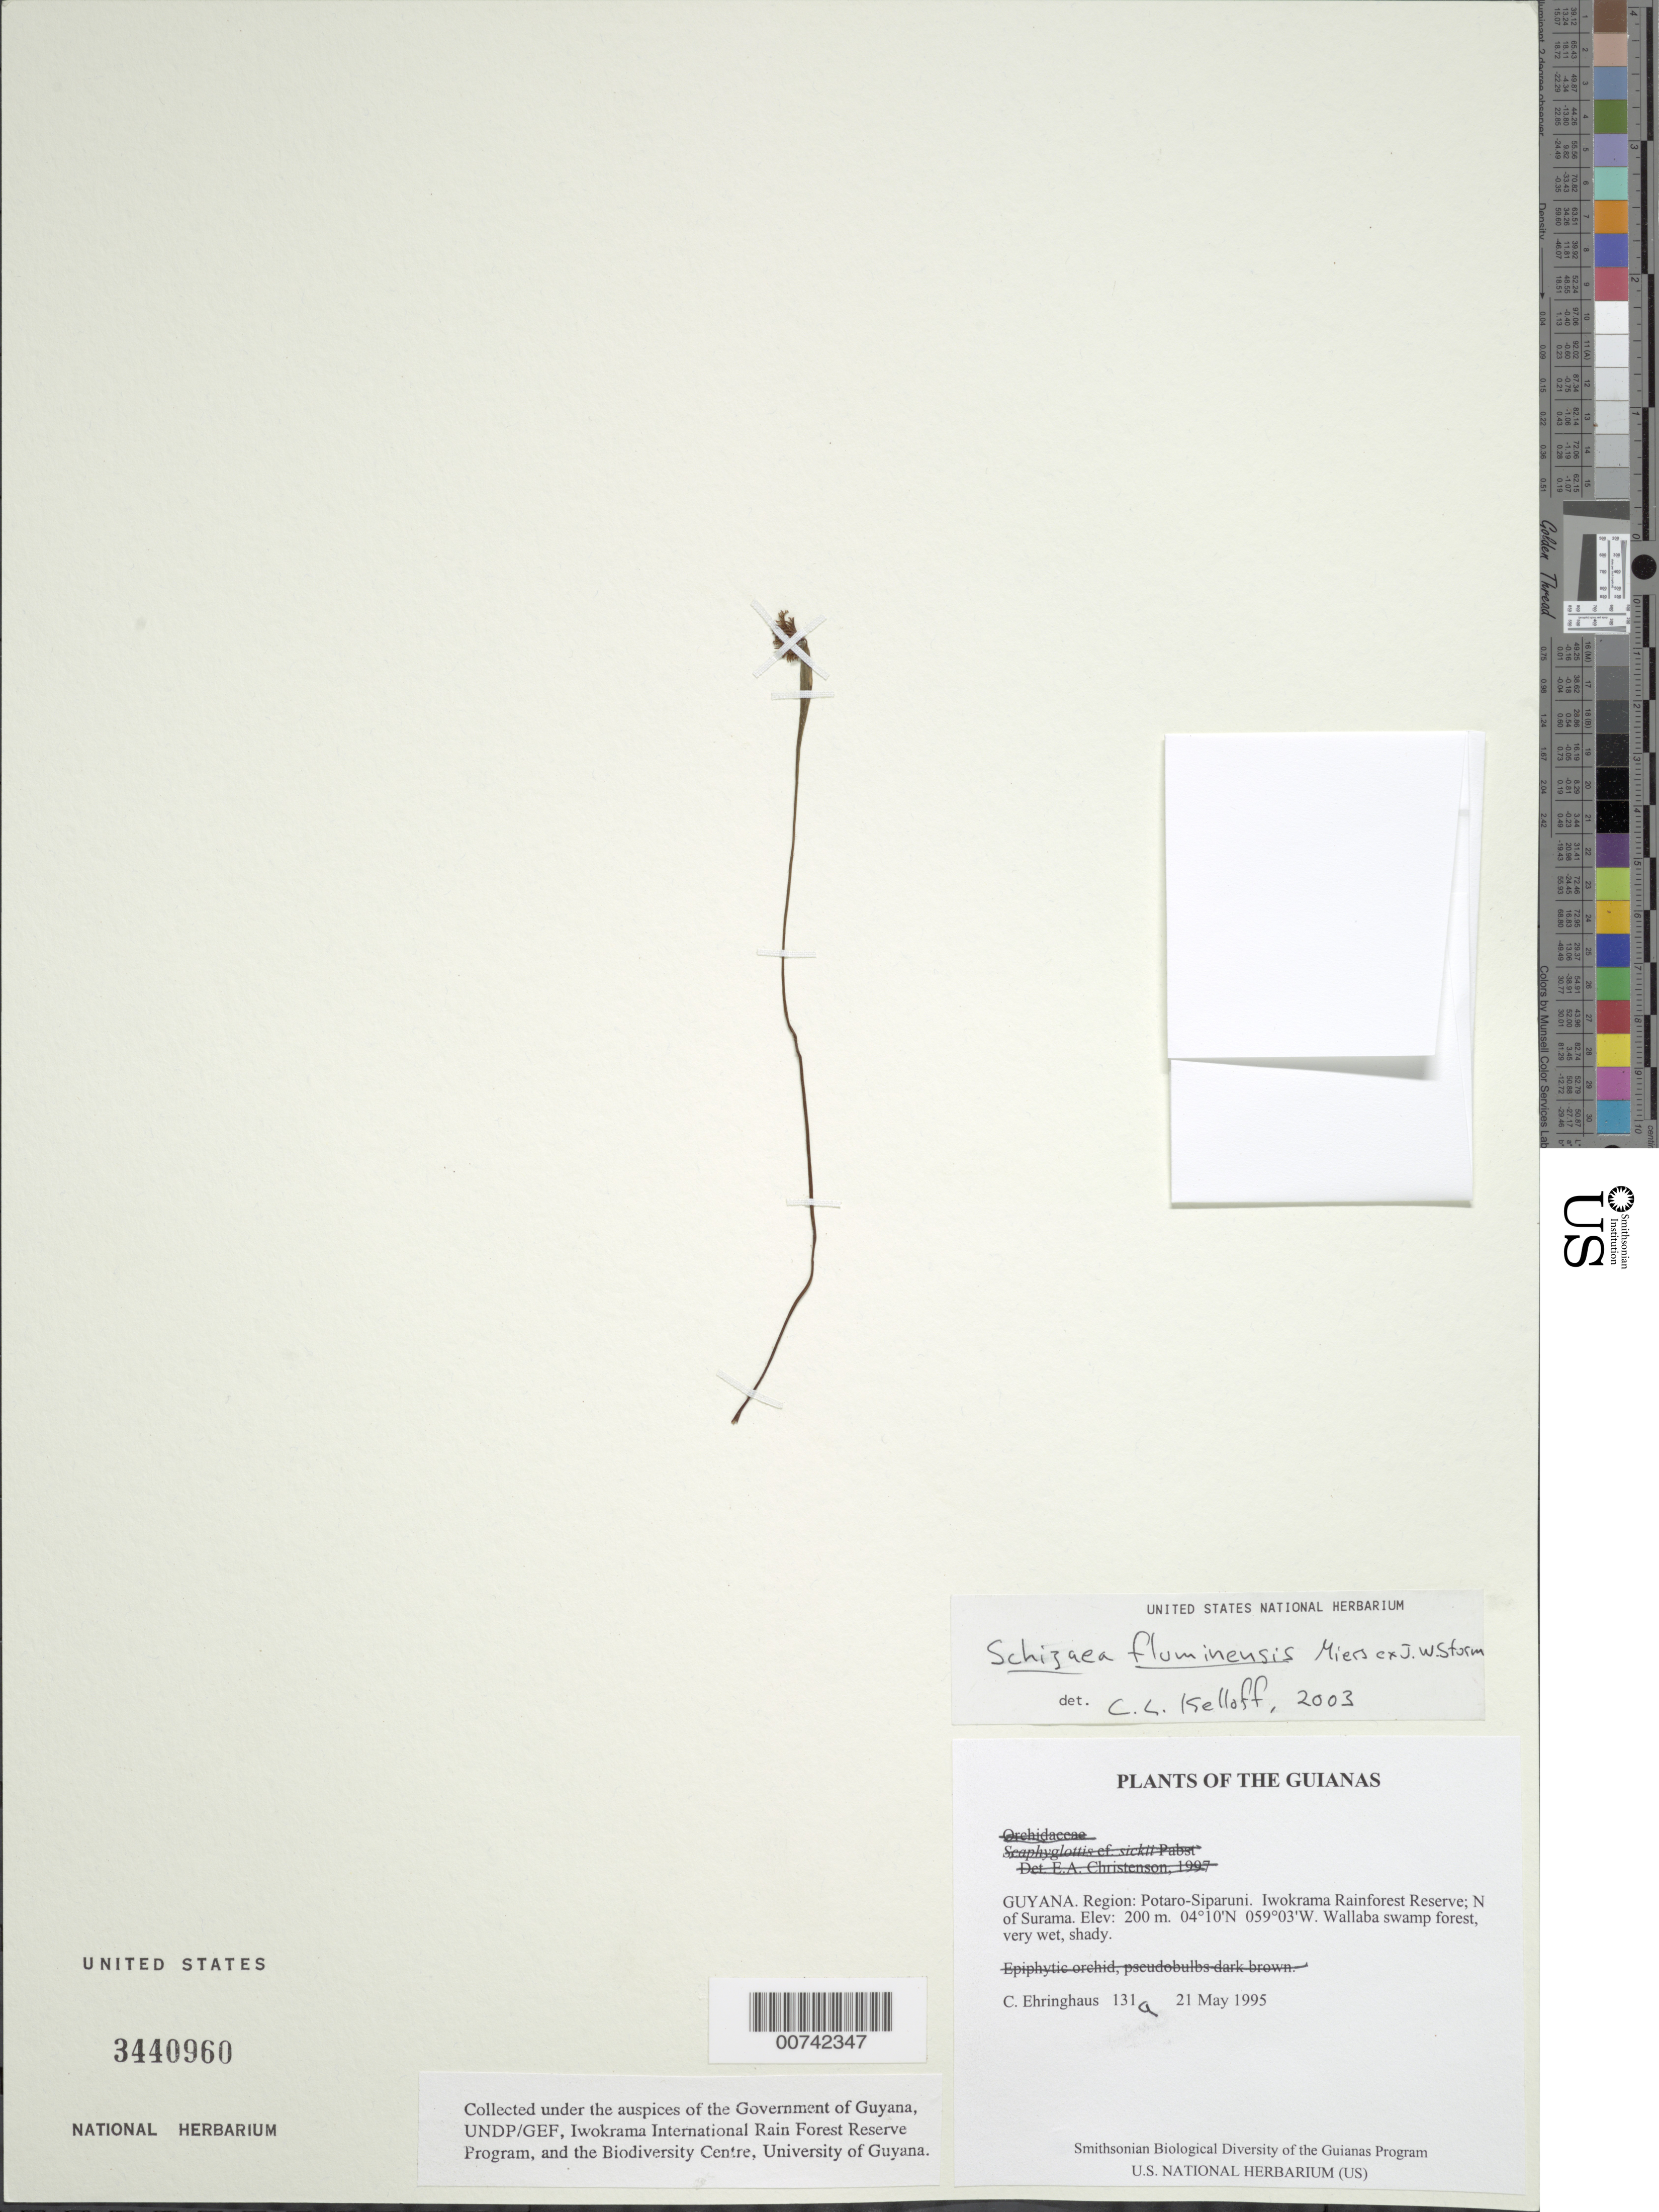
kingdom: Plantae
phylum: Tracheophyta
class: Polypodiopsida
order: Schizaeales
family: Schizaeaceae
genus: Schizaea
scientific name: Schizaea fluminensis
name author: Miers ex J.W. Sturm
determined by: Kelloff, Carol L., (US), Smithsonian Institution - National Museum of Natural History (UNITED STATES)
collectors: C. Ehringhaus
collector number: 131 a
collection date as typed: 21 May 1995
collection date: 1995-05-21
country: Guyana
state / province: Potaro-Siparuni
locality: Iwokrama Rainforest Reserve; N of Surama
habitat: Wallaba swamp forest, very wet, shady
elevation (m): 200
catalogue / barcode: US 3440960